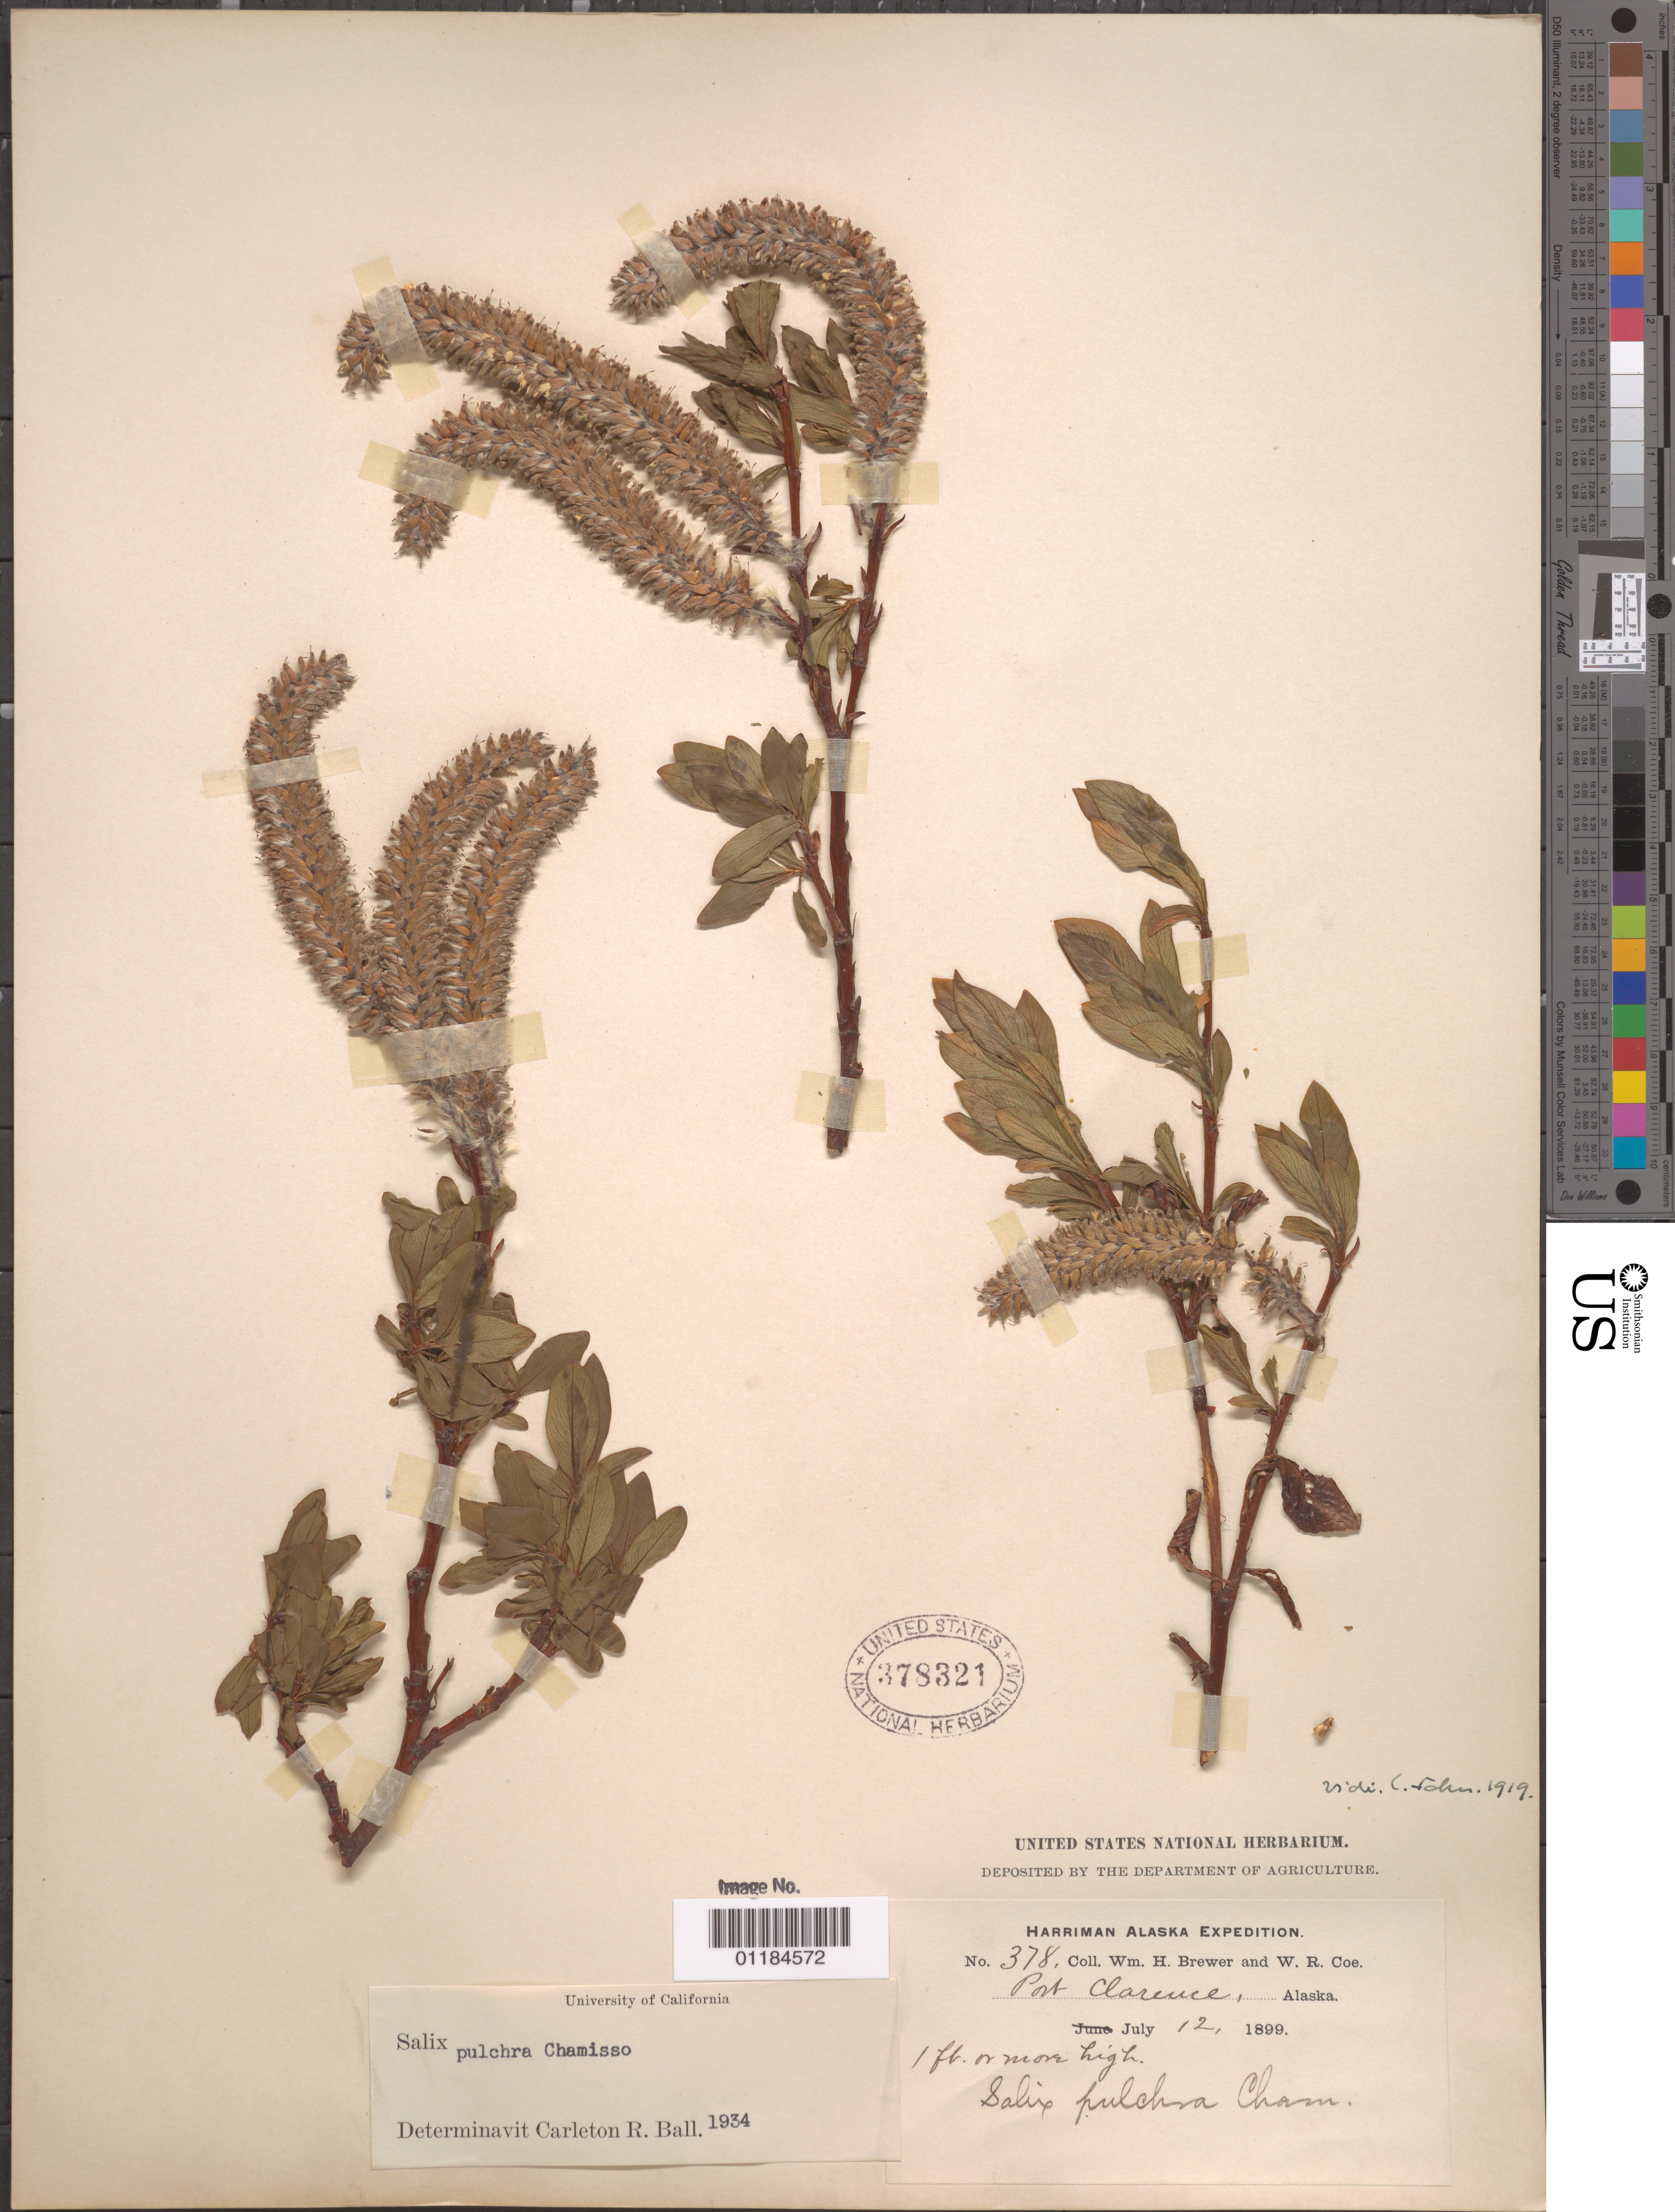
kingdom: Plantae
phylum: Tracheophyta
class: Magnoliopsida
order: Malpighiales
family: Salicaceae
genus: Salix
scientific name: Salix pulchra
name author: Cham.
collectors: W. H. Brewer & W. Coe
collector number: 378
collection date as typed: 12 Jul 1899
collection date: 1899-07-12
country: United States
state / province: Alaska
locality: Port Clarence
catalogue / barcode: US 378321